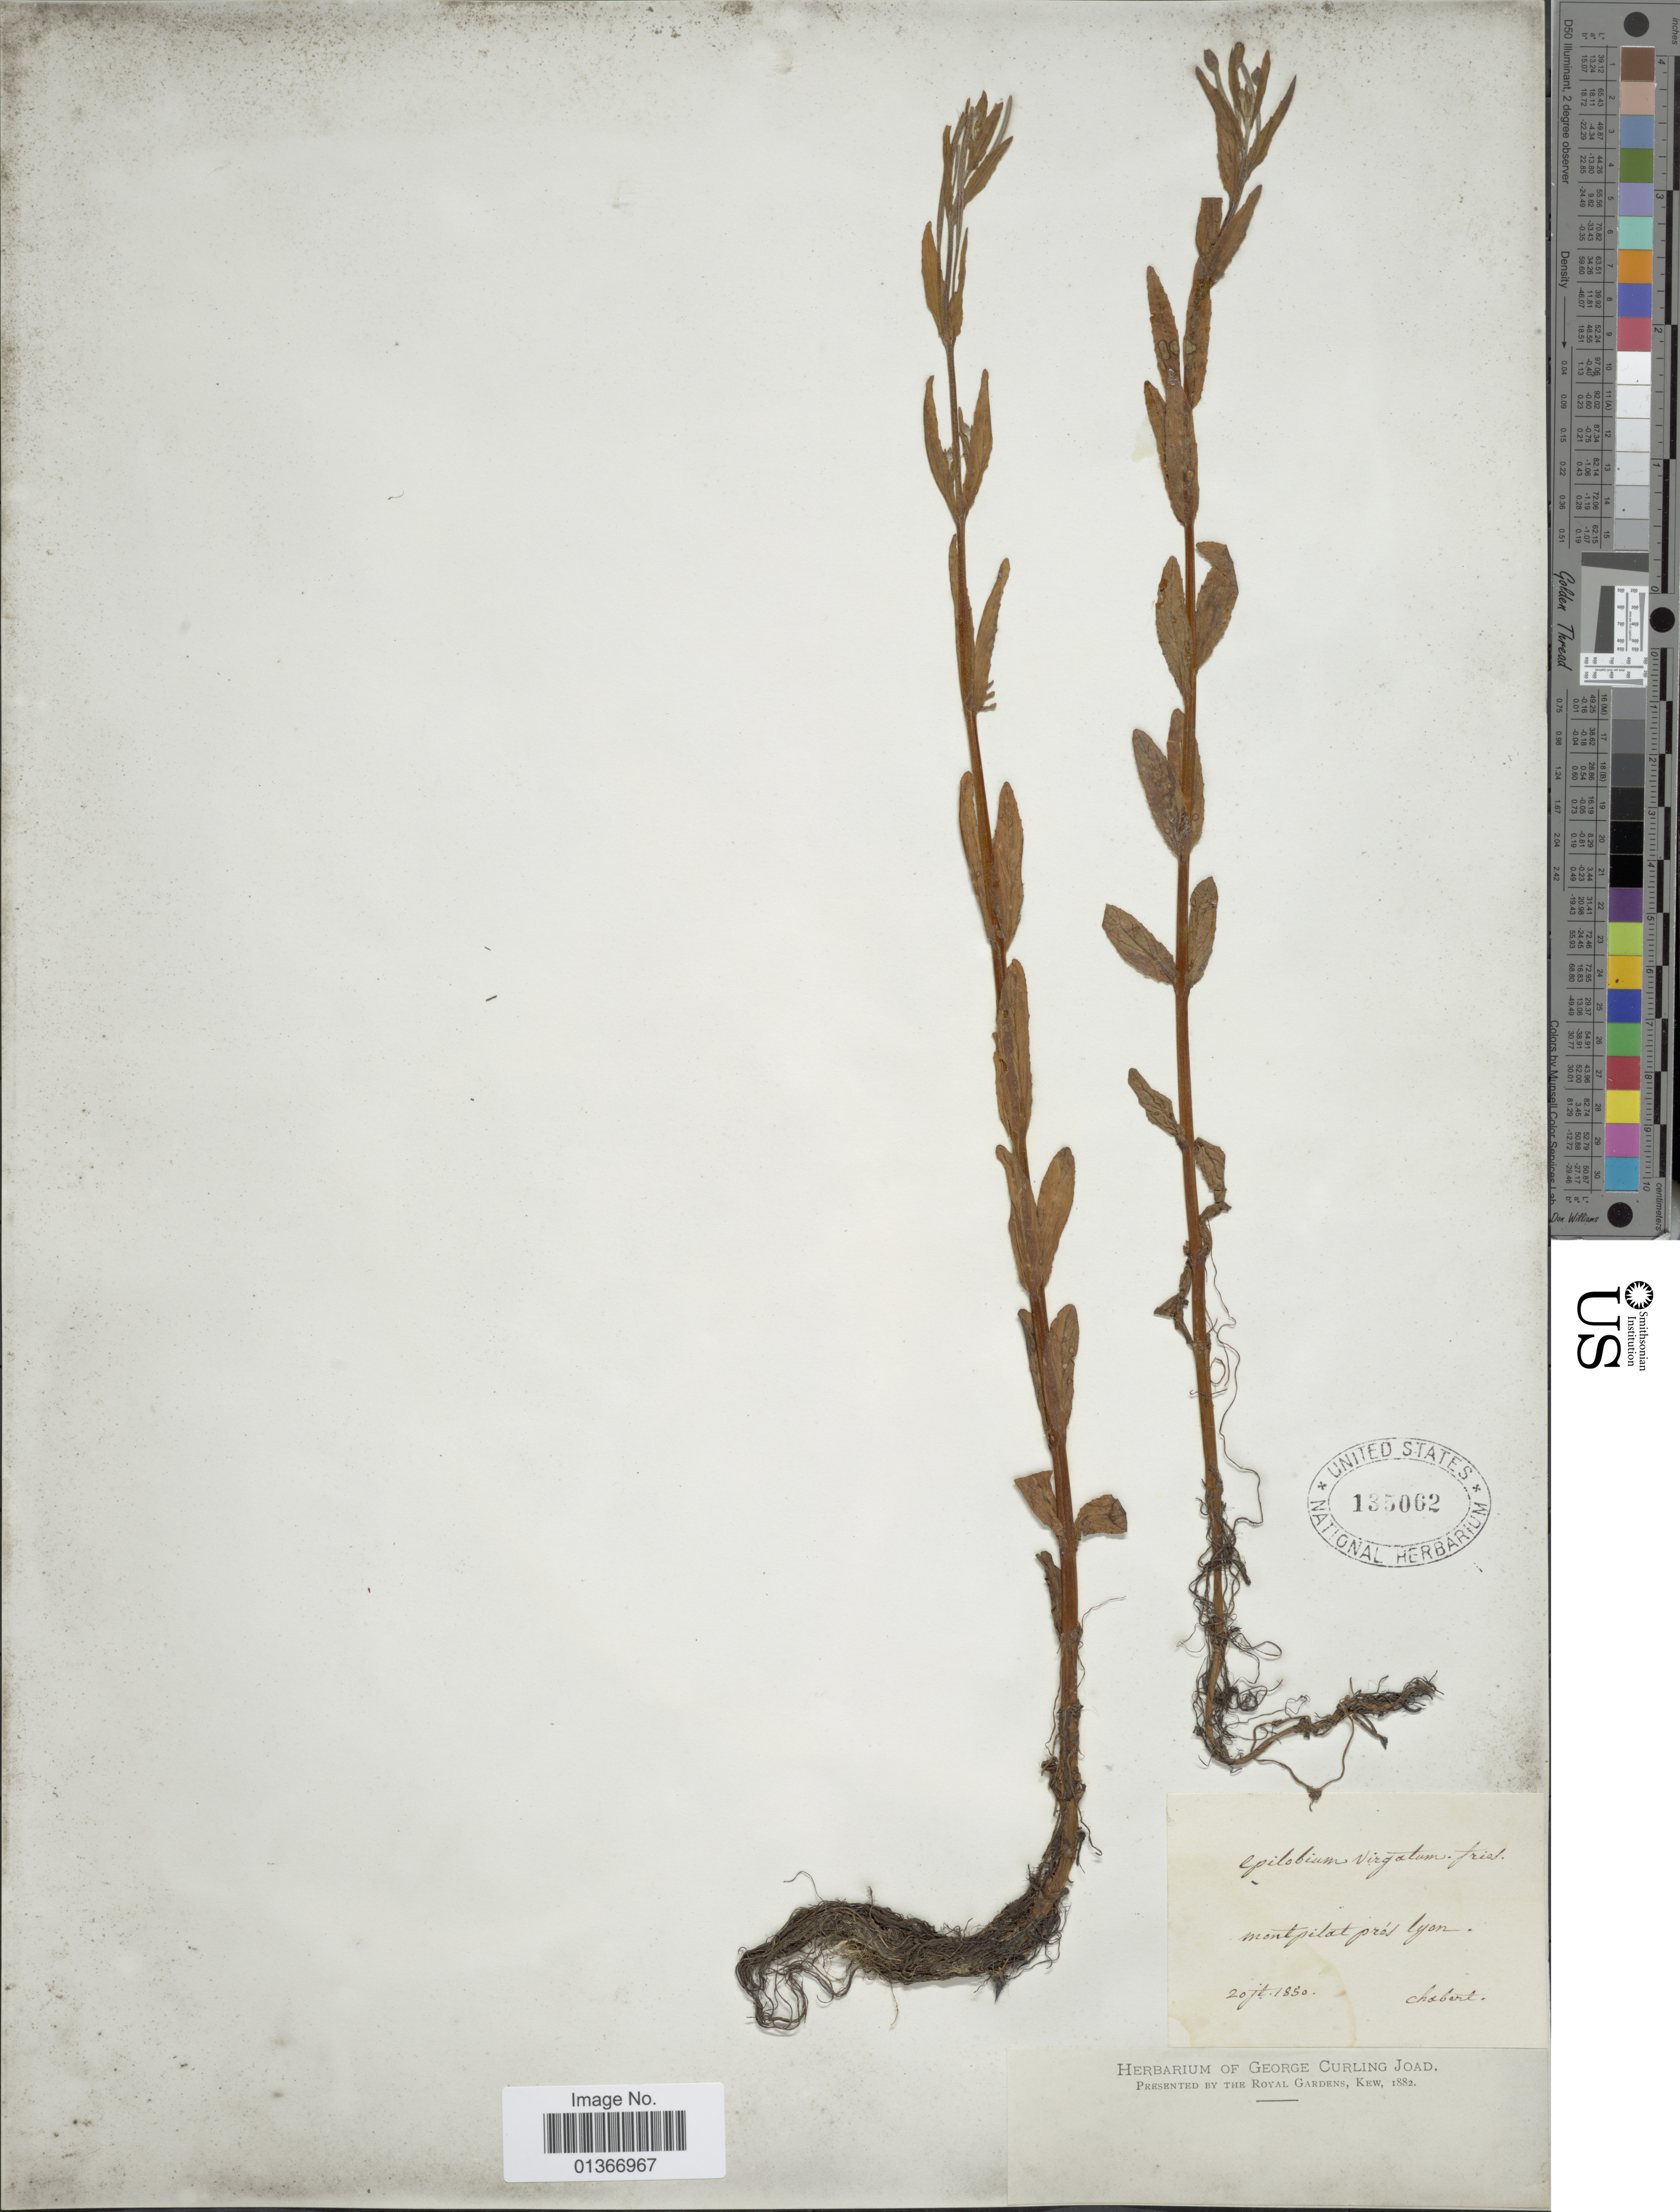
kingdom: Plantae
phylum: Tracheophyta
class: Magnoliopsida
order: Myrtales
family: Onagraceae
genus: Epilobium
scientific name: Epilobium obscurum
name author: Schreb.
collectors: Chabert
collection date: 1850-07-20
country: France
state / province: Auvergne-Rhône-Alpes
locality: Mont Pilat près Lyon.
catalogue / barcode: US 135062